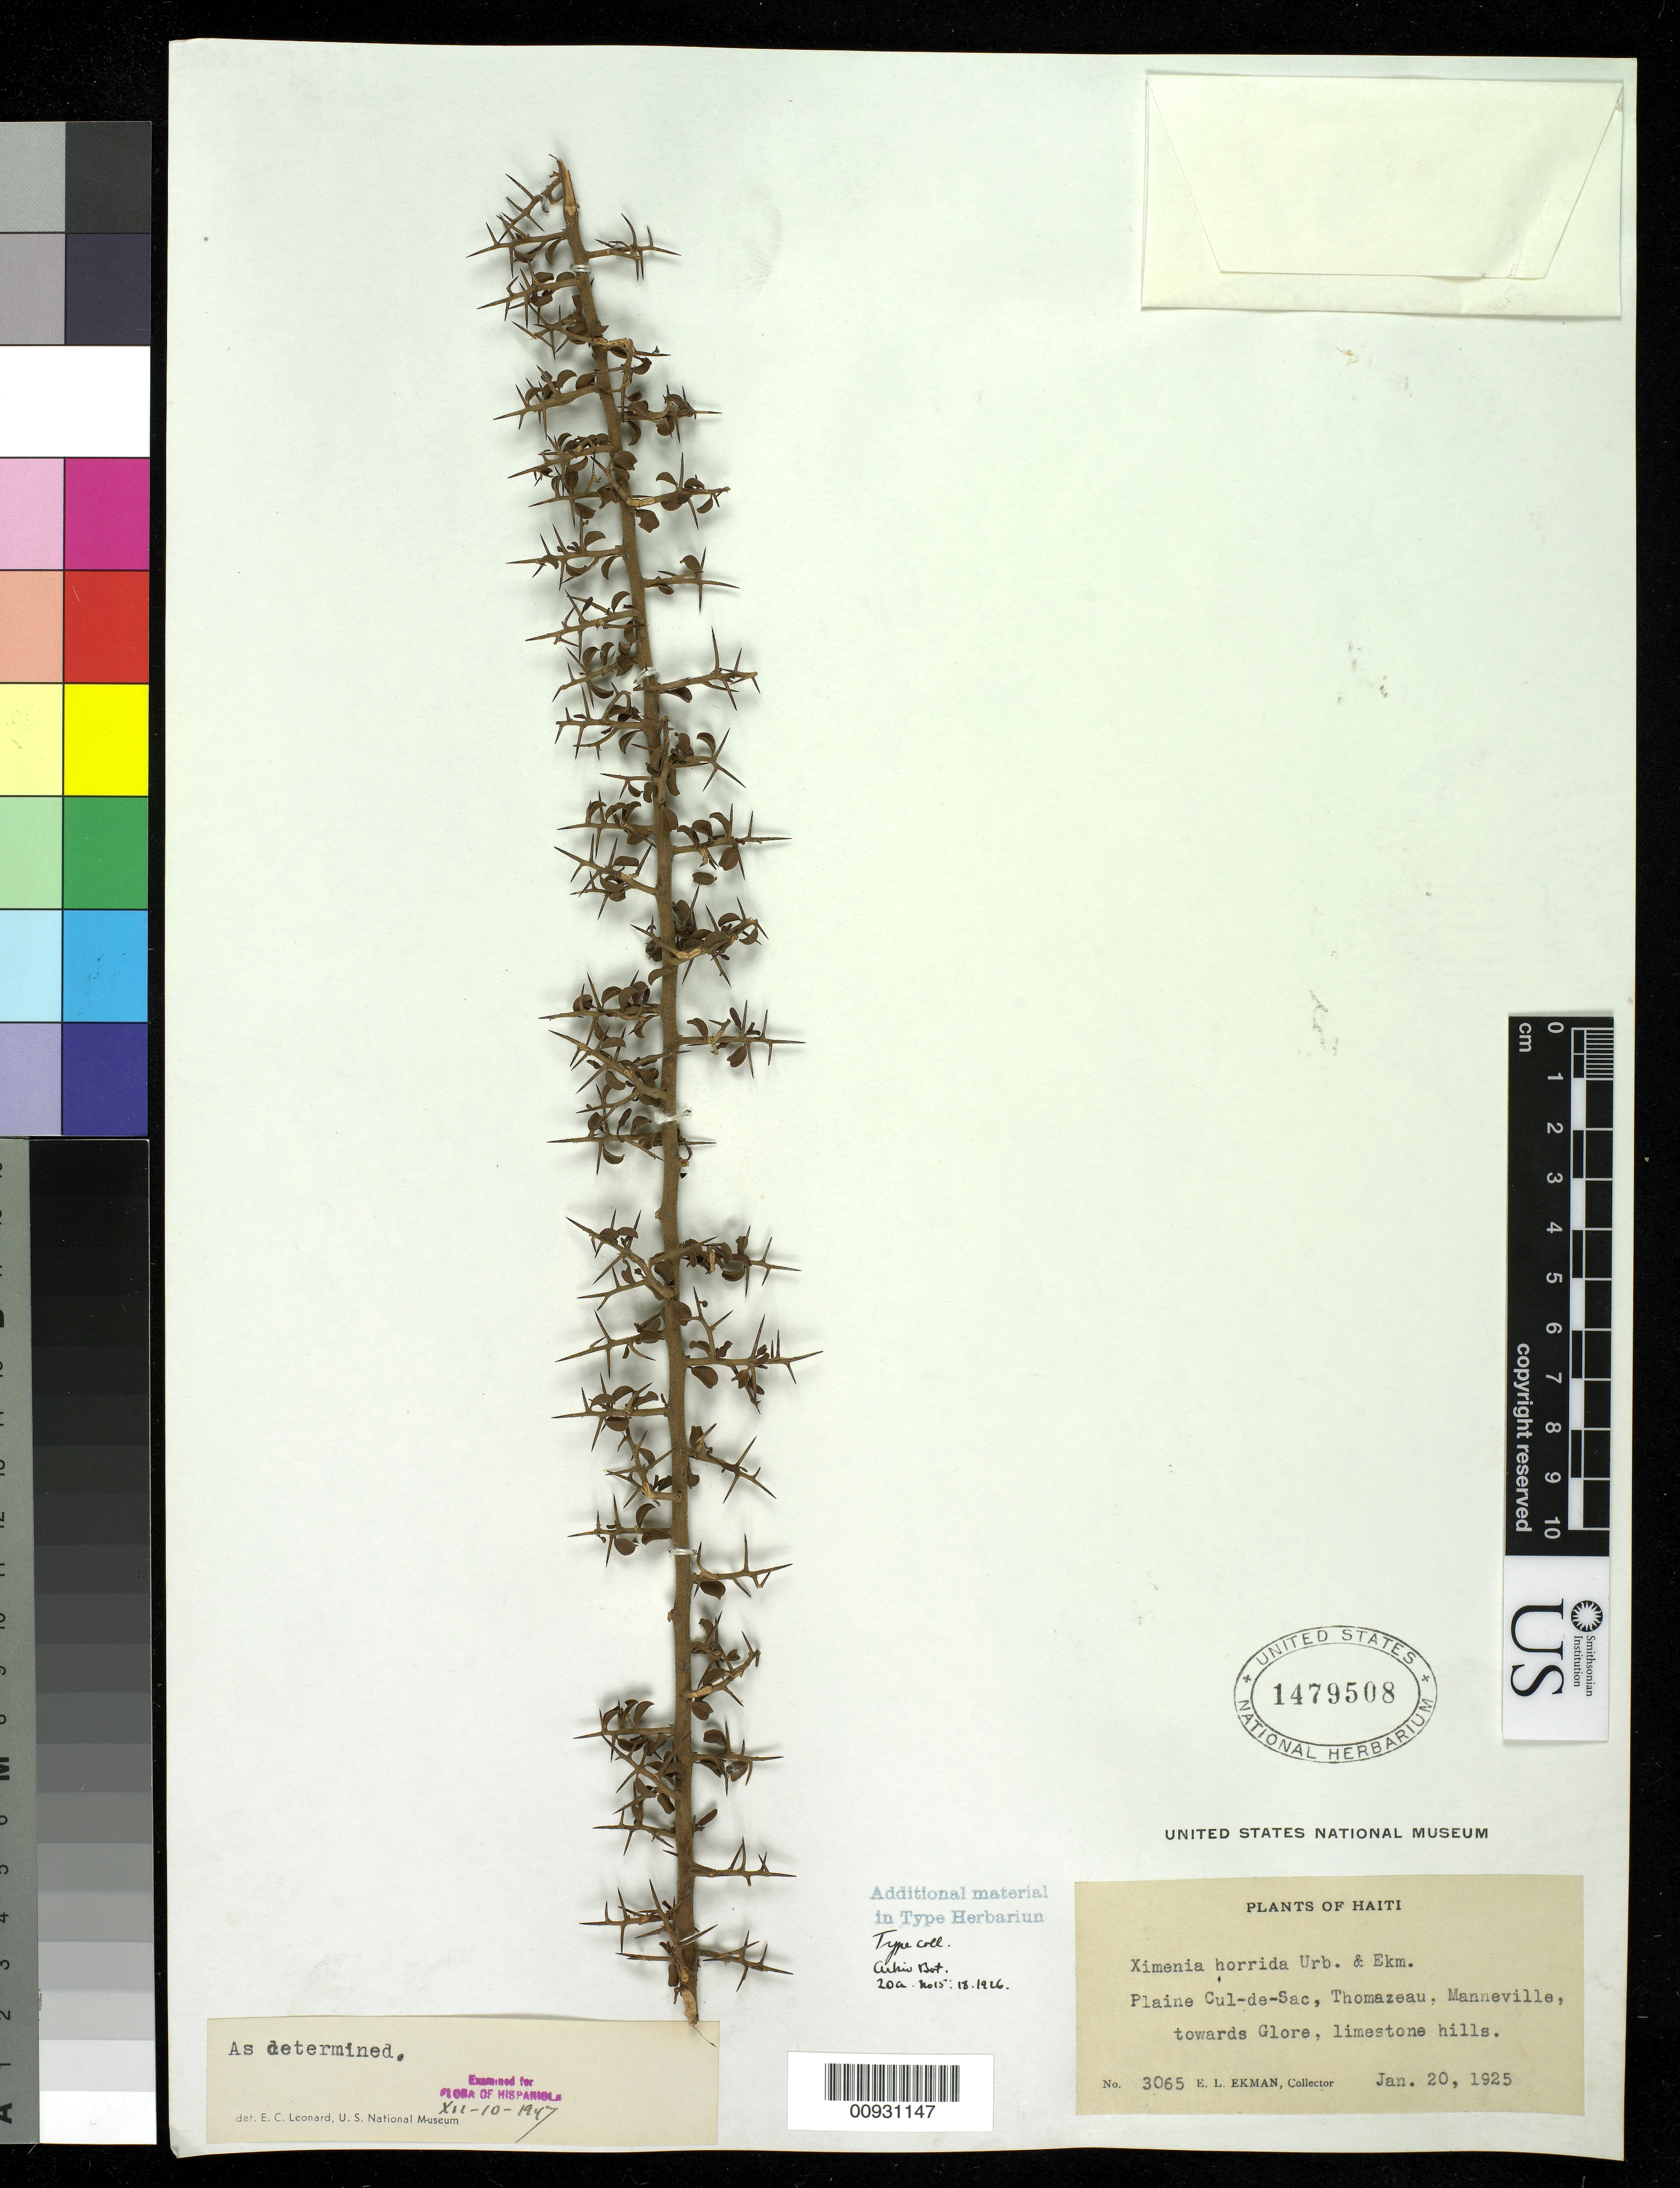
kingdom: Plantae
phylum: Tracheophyta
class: Magnoliopsida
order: Santalales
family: Ximeniaceae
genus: Ximenia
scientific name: Ximenia horrida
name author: Urb. & Ekman in Urb.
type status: Isotype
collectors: E. L. Ekman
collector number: H 3065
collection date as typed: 20 Jan 1925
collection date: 1925-01-20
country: Haiti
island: Hispaniola Island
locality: Plaine Cul-de-Sac, Thomazeau, Manneville, towards Glore.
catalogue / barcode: US 1479508